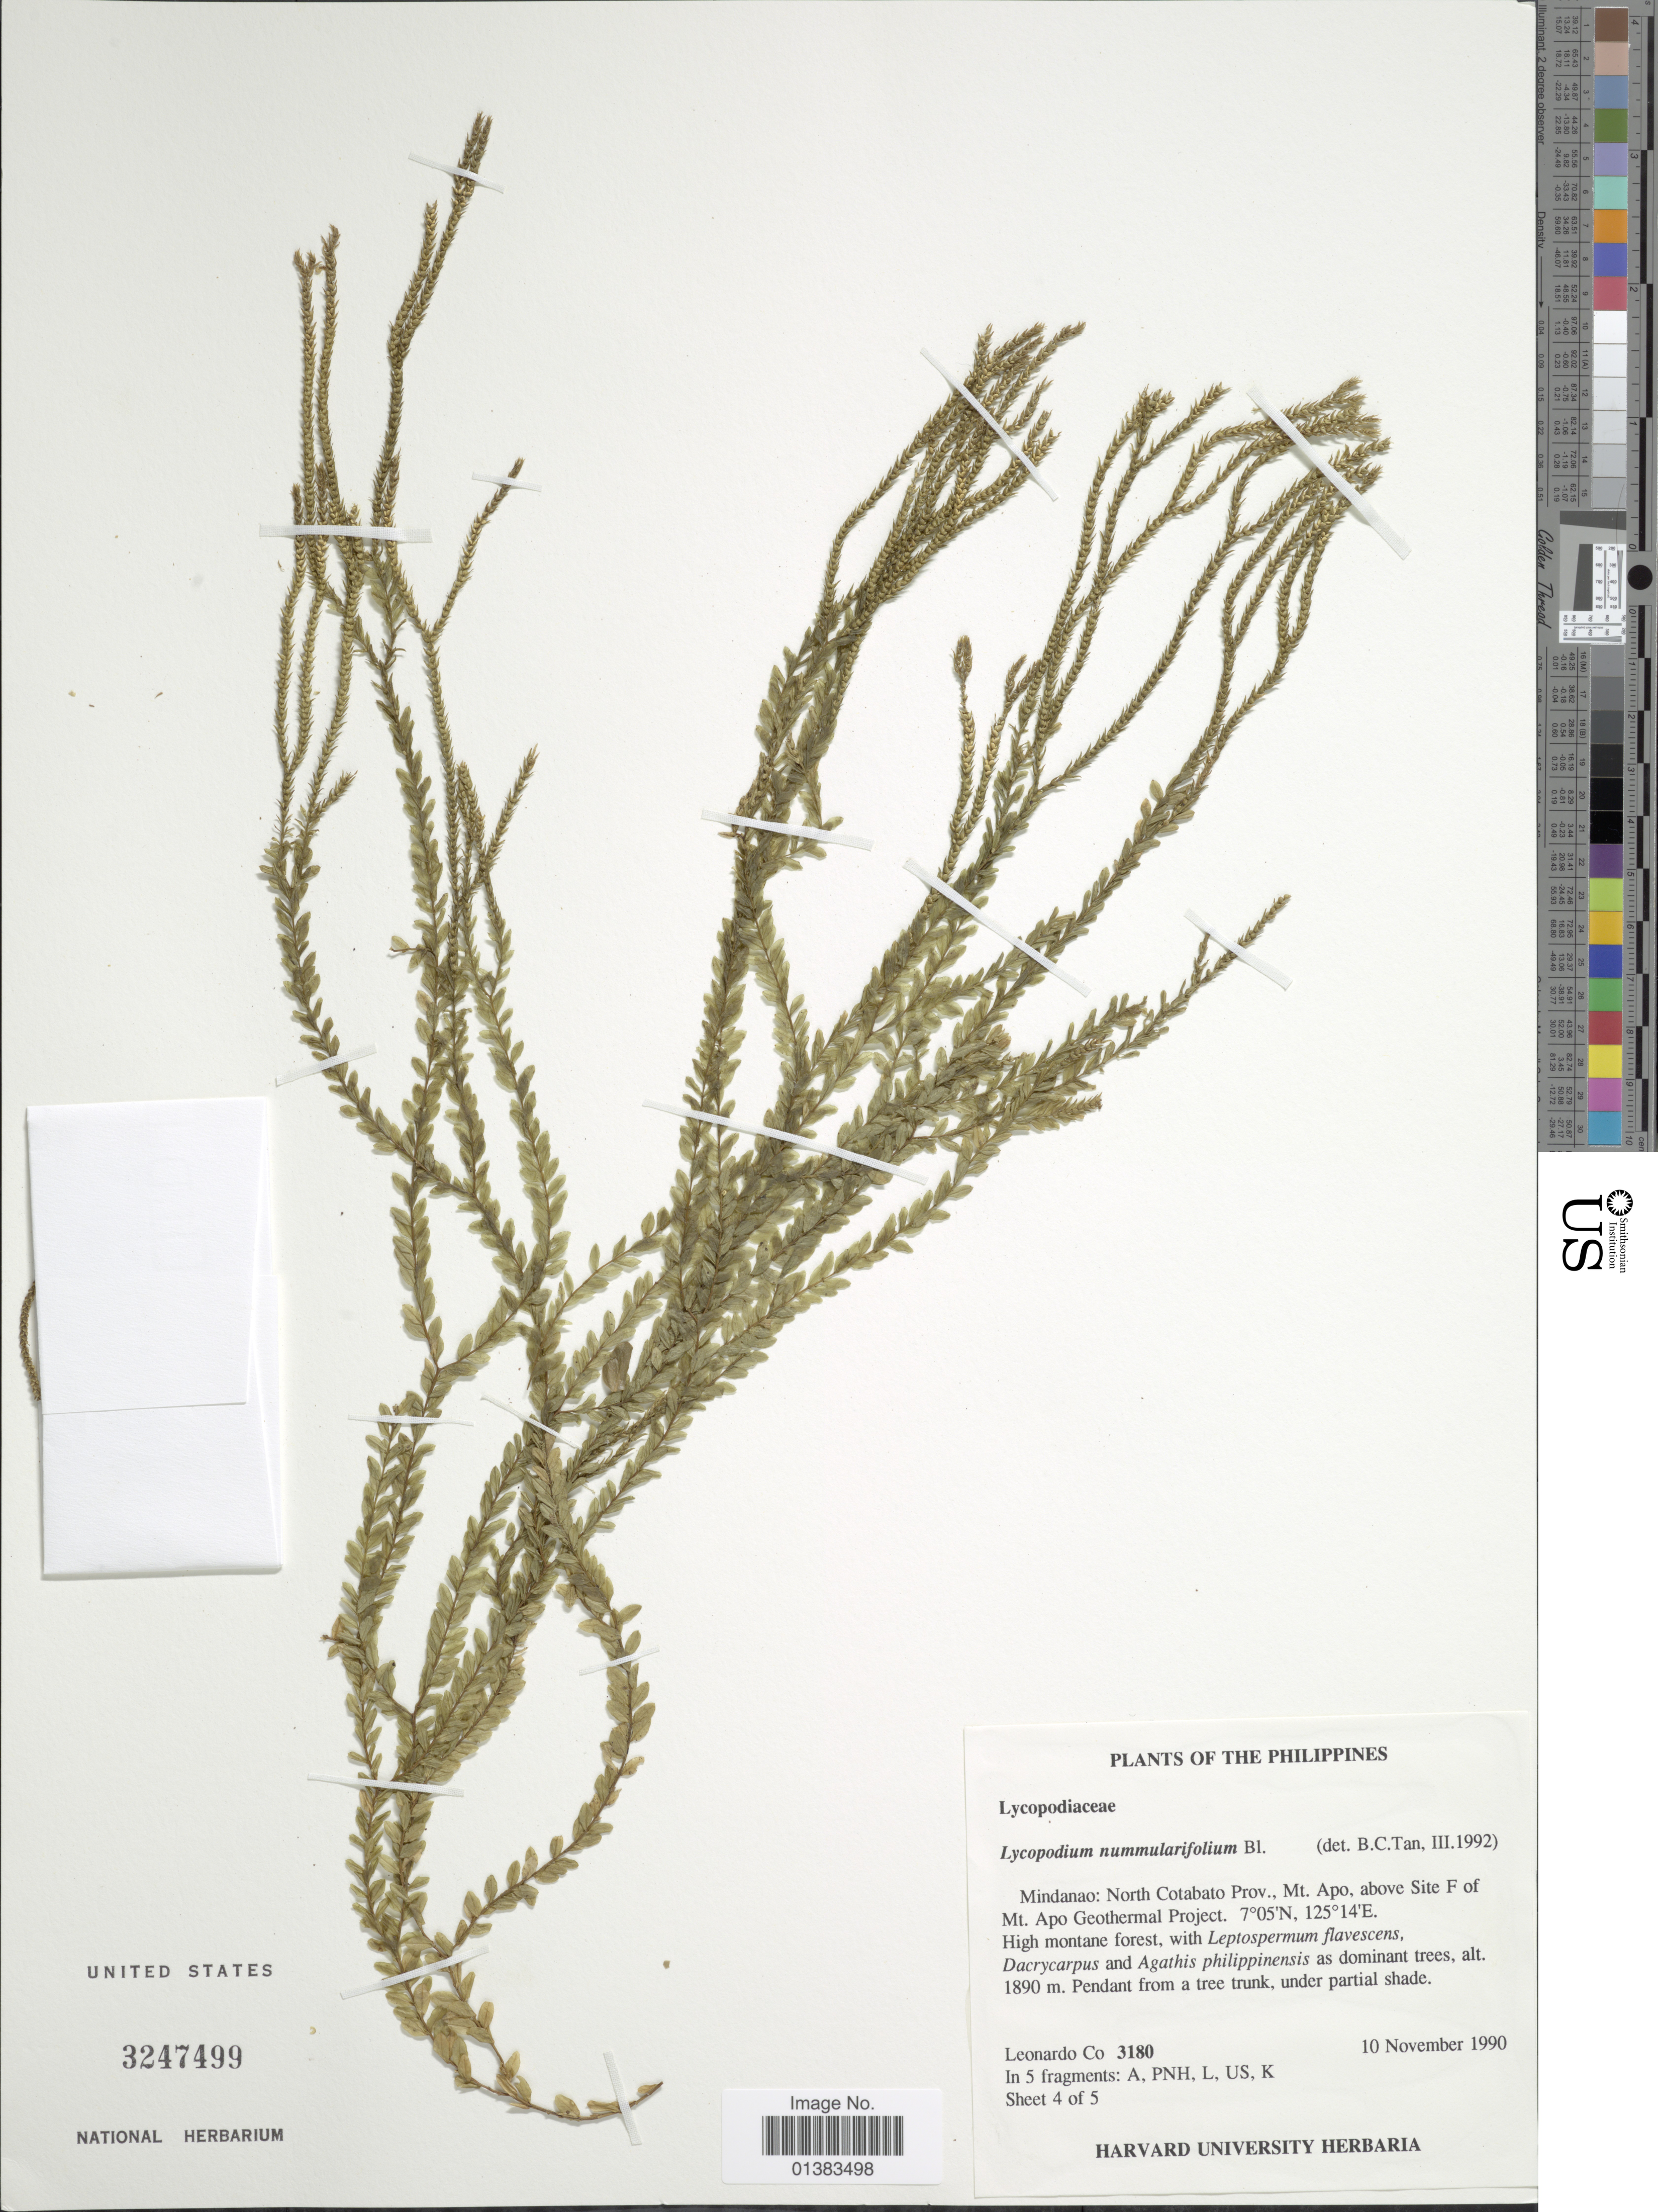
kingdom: Plantae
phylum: Tracheophyta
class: Lycopodiopsida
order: Lycopodiales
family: Lycopodiaceae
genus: Phlegmariurus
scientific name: Phlegmariurus delbrueckii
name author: (Herter) A. R. Field & Bostock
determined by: Field, A. R.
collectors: L. Co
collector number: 3180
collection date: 1990-11-10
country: Philippines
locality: Mindanao: North Cotabato Prov., Mt. Apo, above Site F of Mt. Apo Geothermal Project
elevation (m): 1890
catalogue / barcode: US 3247499